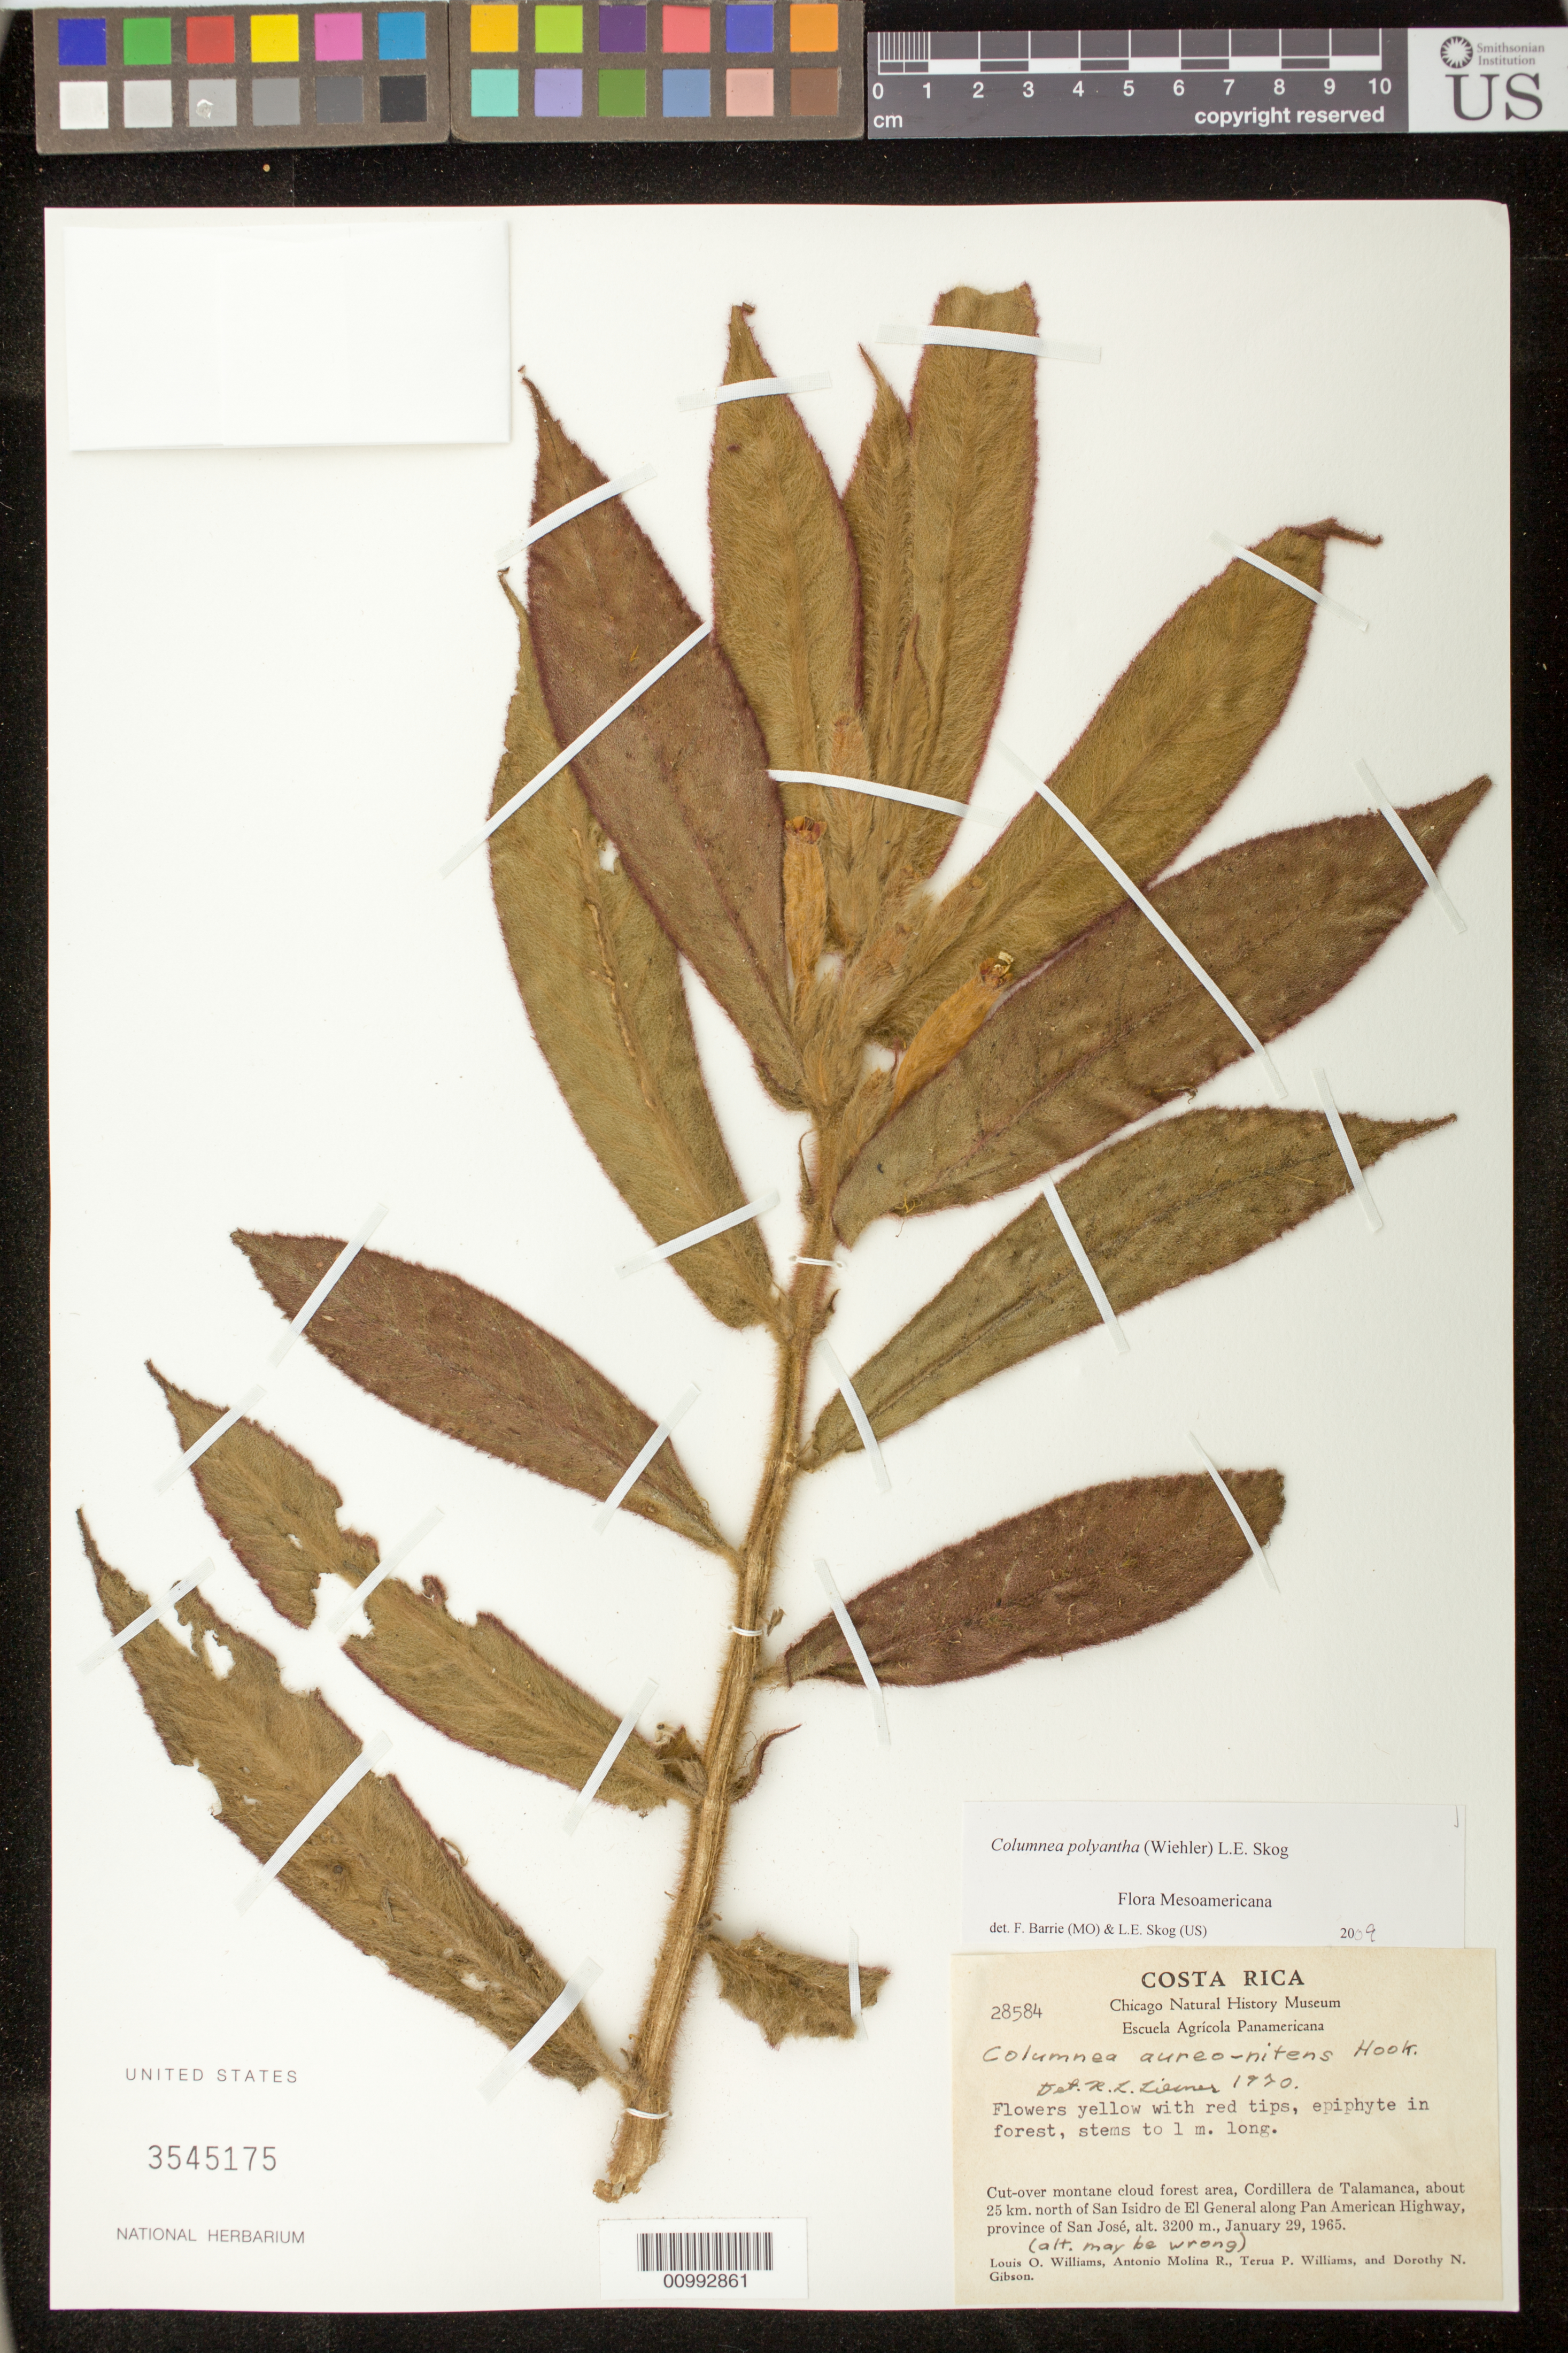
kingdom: Plantae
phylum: Tracheophyta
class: Magnoliopsida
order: Lamiales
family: Gesneriaceae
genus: Columnea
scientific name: Columnea polyantha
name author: (Wiehler) L.E. Skog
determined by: Barrie, F. R.; Skog, Laurence E.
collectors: L. O. Williams, A. Molina R., T. P. Williams & D. N. Gibson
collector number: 28584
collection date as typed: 29 Jan 1965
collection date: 1965-01-29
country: Costa Rica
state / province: San José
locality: Cordillera de Talamanca, about 25 km north of San Isidro de El General along Pan American Highway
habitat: Cut-over montane cloud forest area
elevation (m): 3200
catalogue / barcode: US 3545175